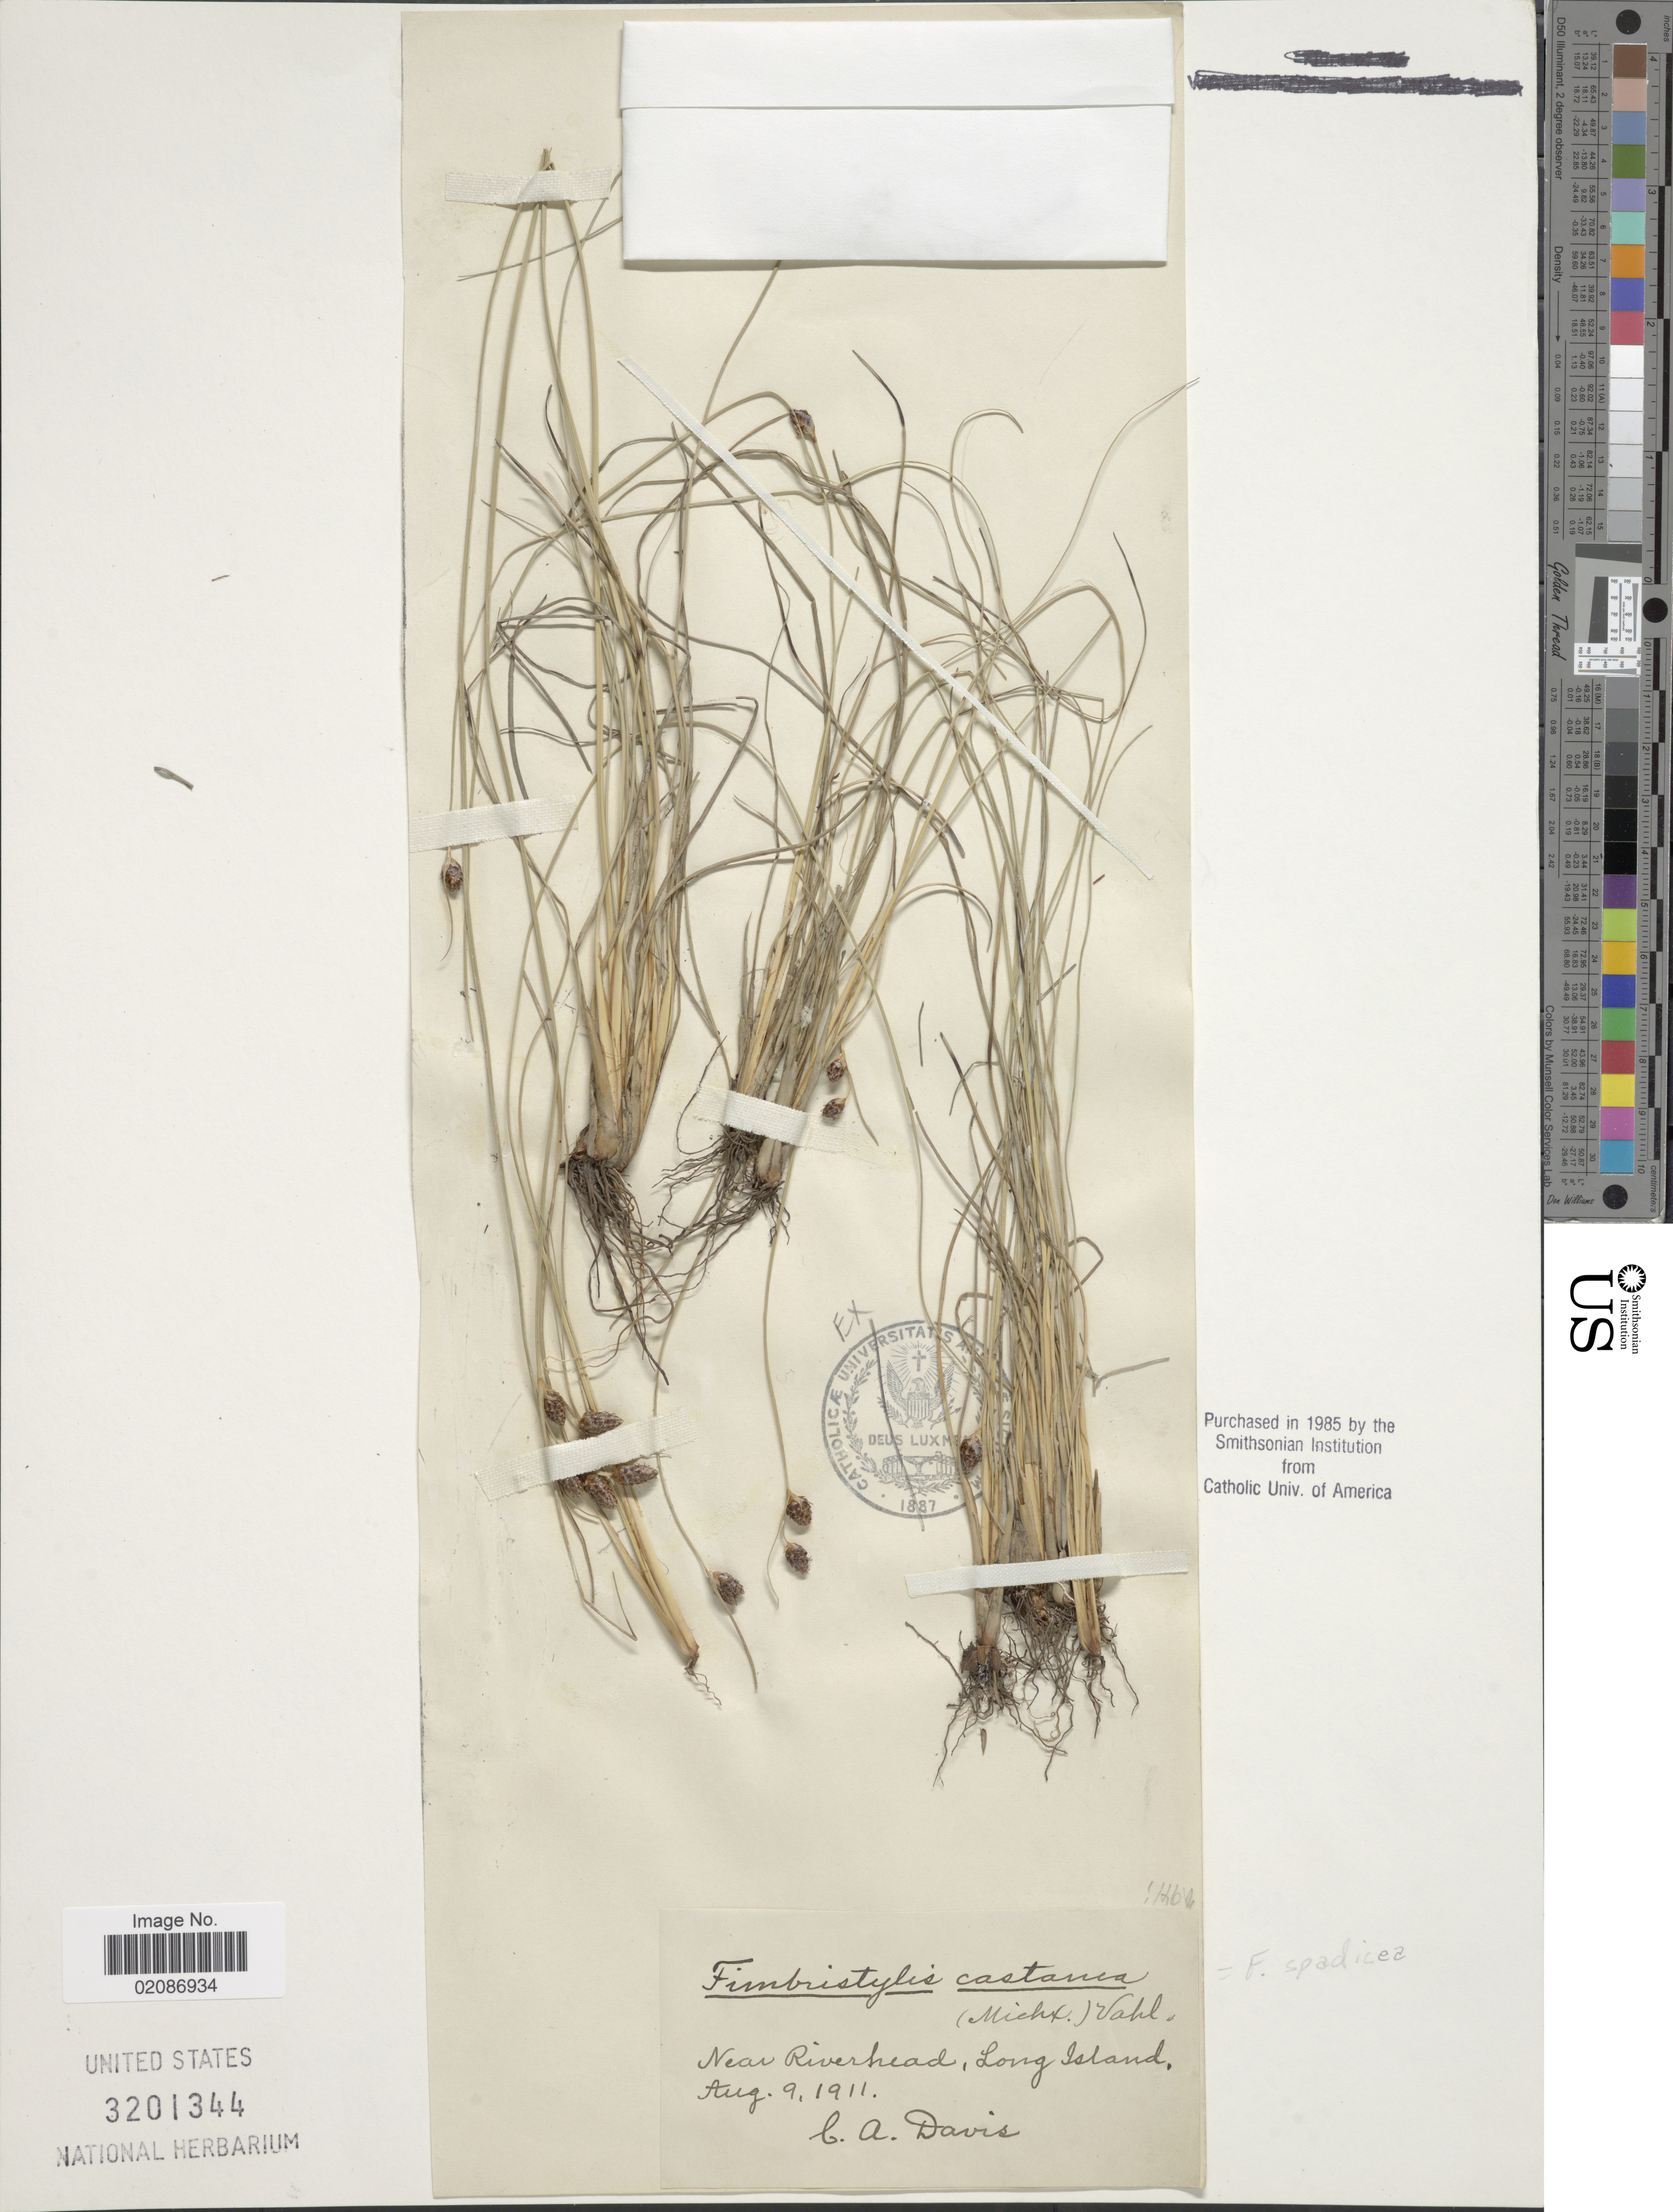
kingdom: Plantae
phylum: Tracheophyta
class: Liliopsida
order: Poales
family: Cyperaceae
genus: Fimbristylis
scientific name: Fimbristylis castanea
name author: (Michx.) Vahl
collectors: C. Davis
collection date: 1911-08-09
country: United States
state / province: New York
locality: Near Riverhead, Long Island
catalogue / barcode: US 3201344